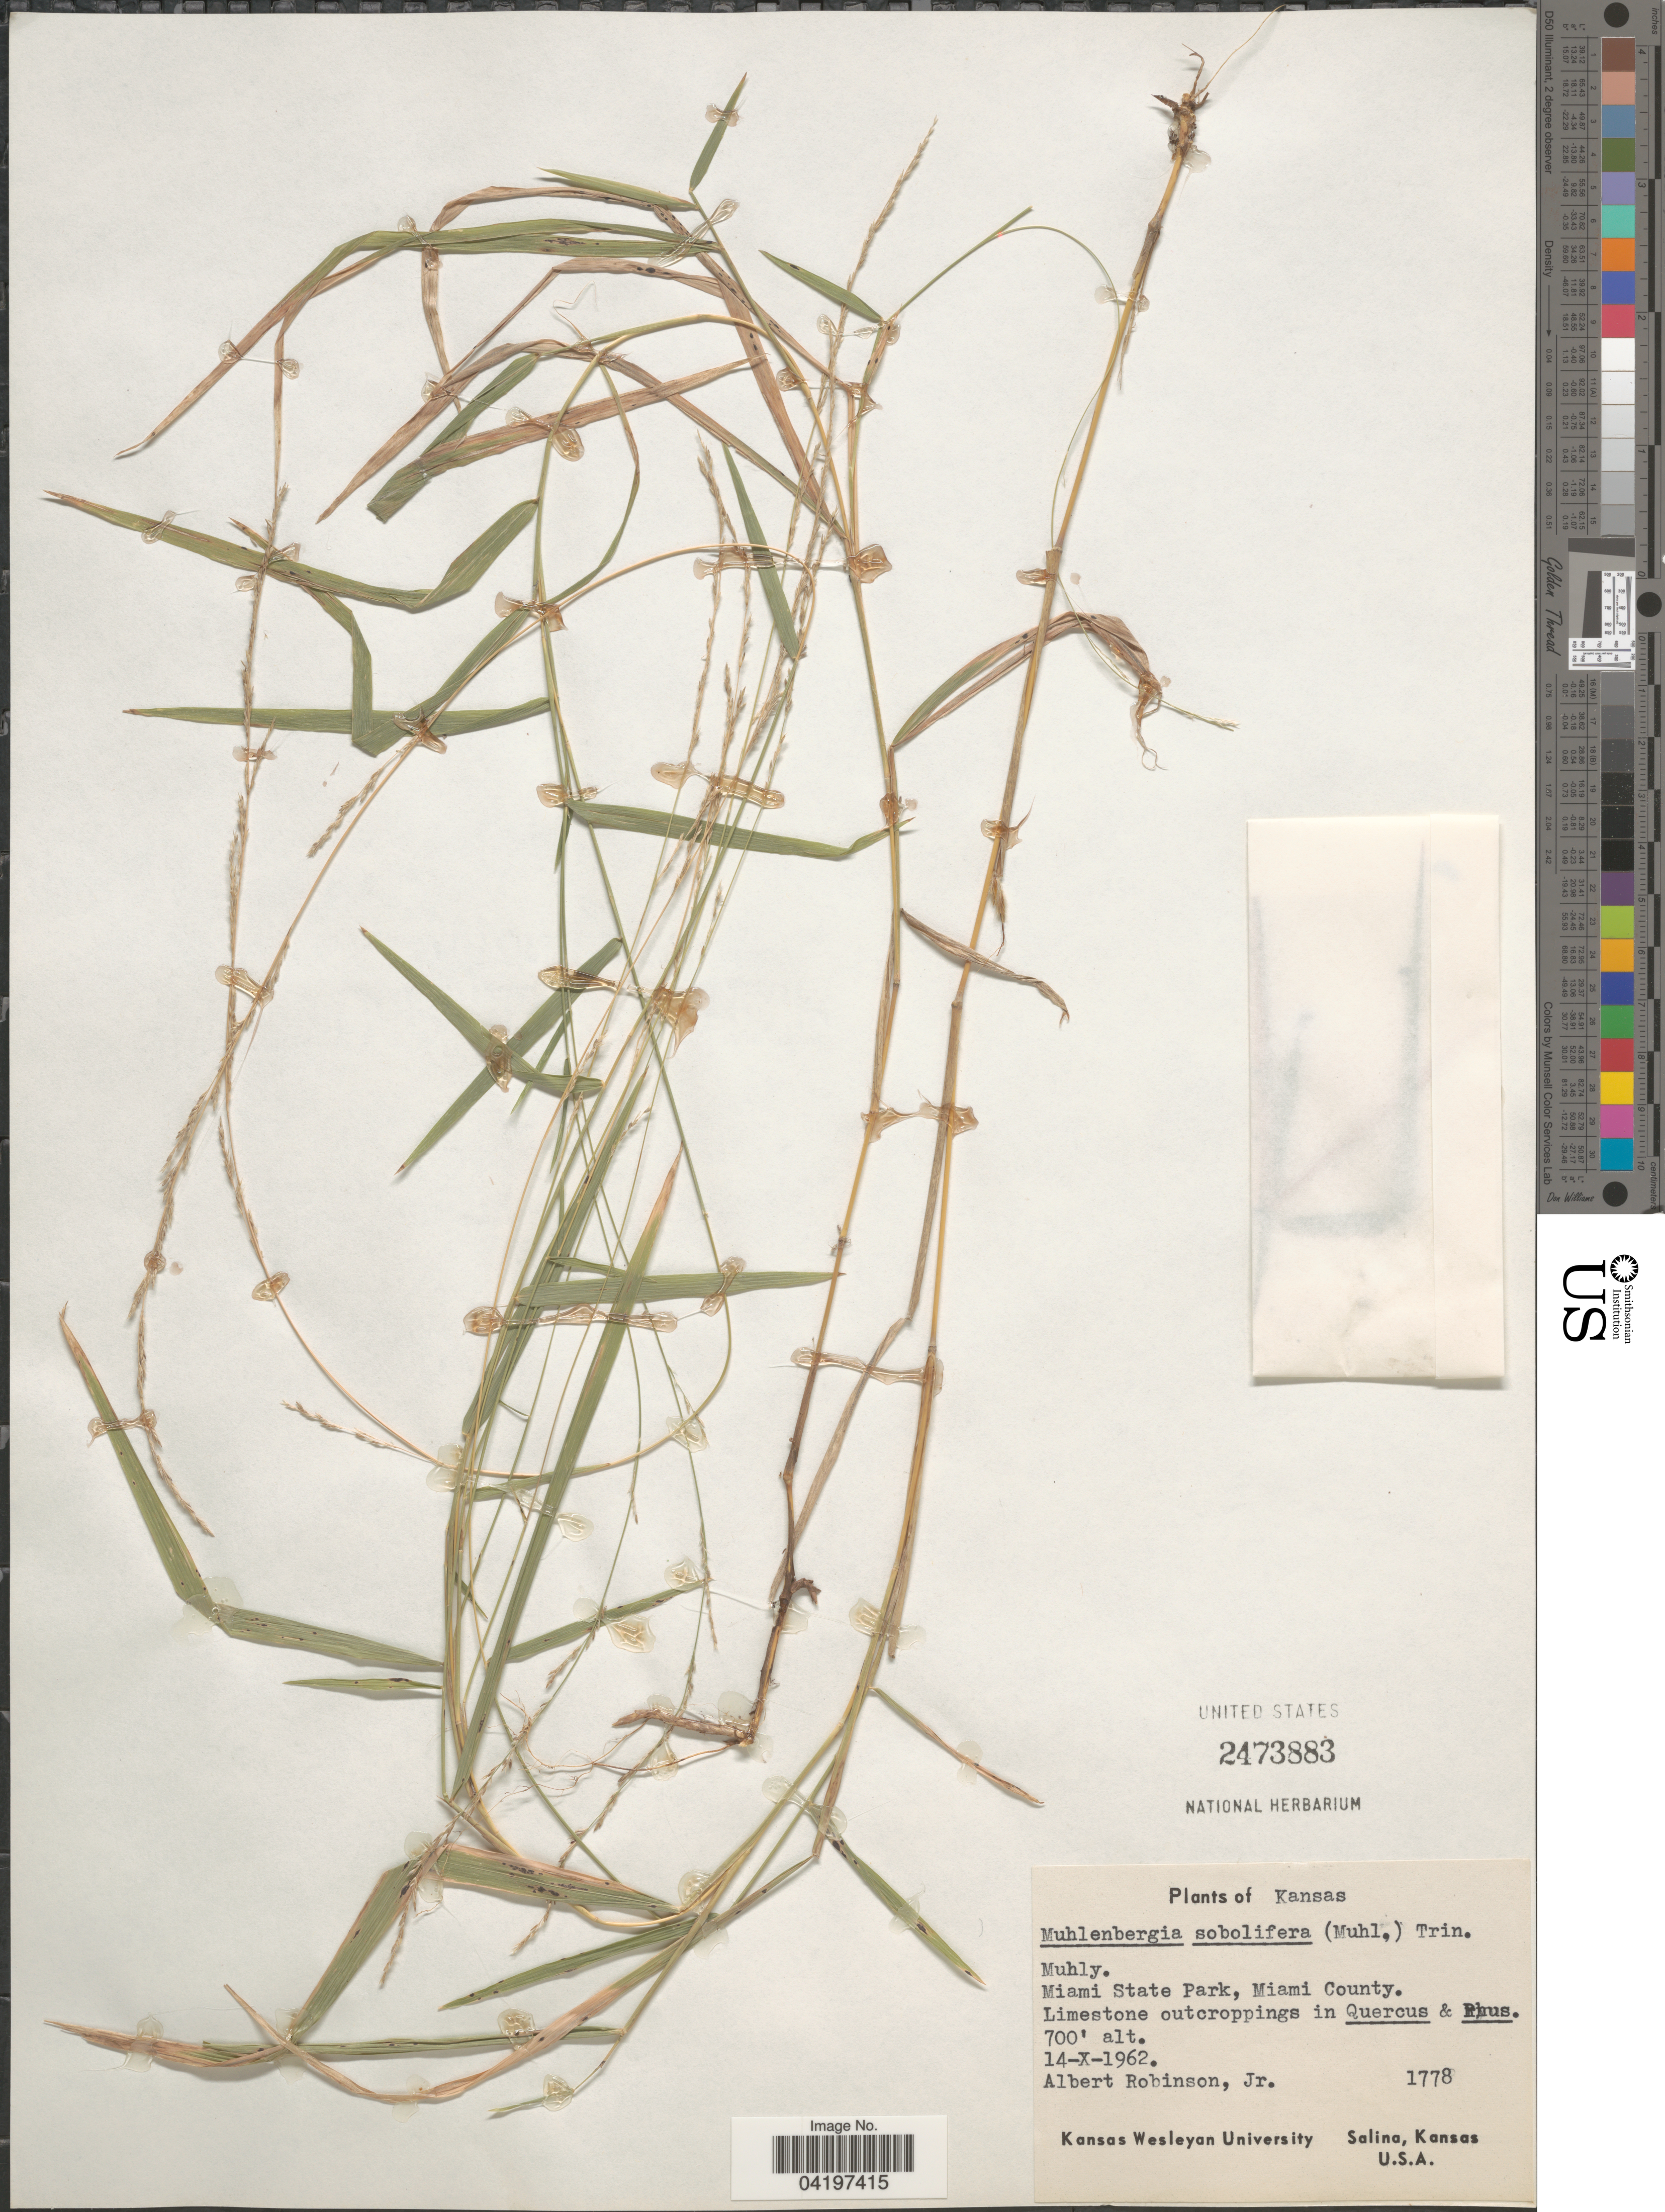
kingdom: Plantae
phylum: Tracheophyta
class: Liliopsida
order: Poales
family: Poaceae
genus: Muhlenbergia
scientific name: Muhlenbergia sobolifera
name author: (Muhl. ex Willd.) Trin.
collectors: A. Robinson Jr.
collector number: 1778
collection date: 1962-10-14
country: United States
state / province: Kansas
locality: Miami State Park, Miami County.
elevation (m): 213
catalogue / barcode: US 2473883